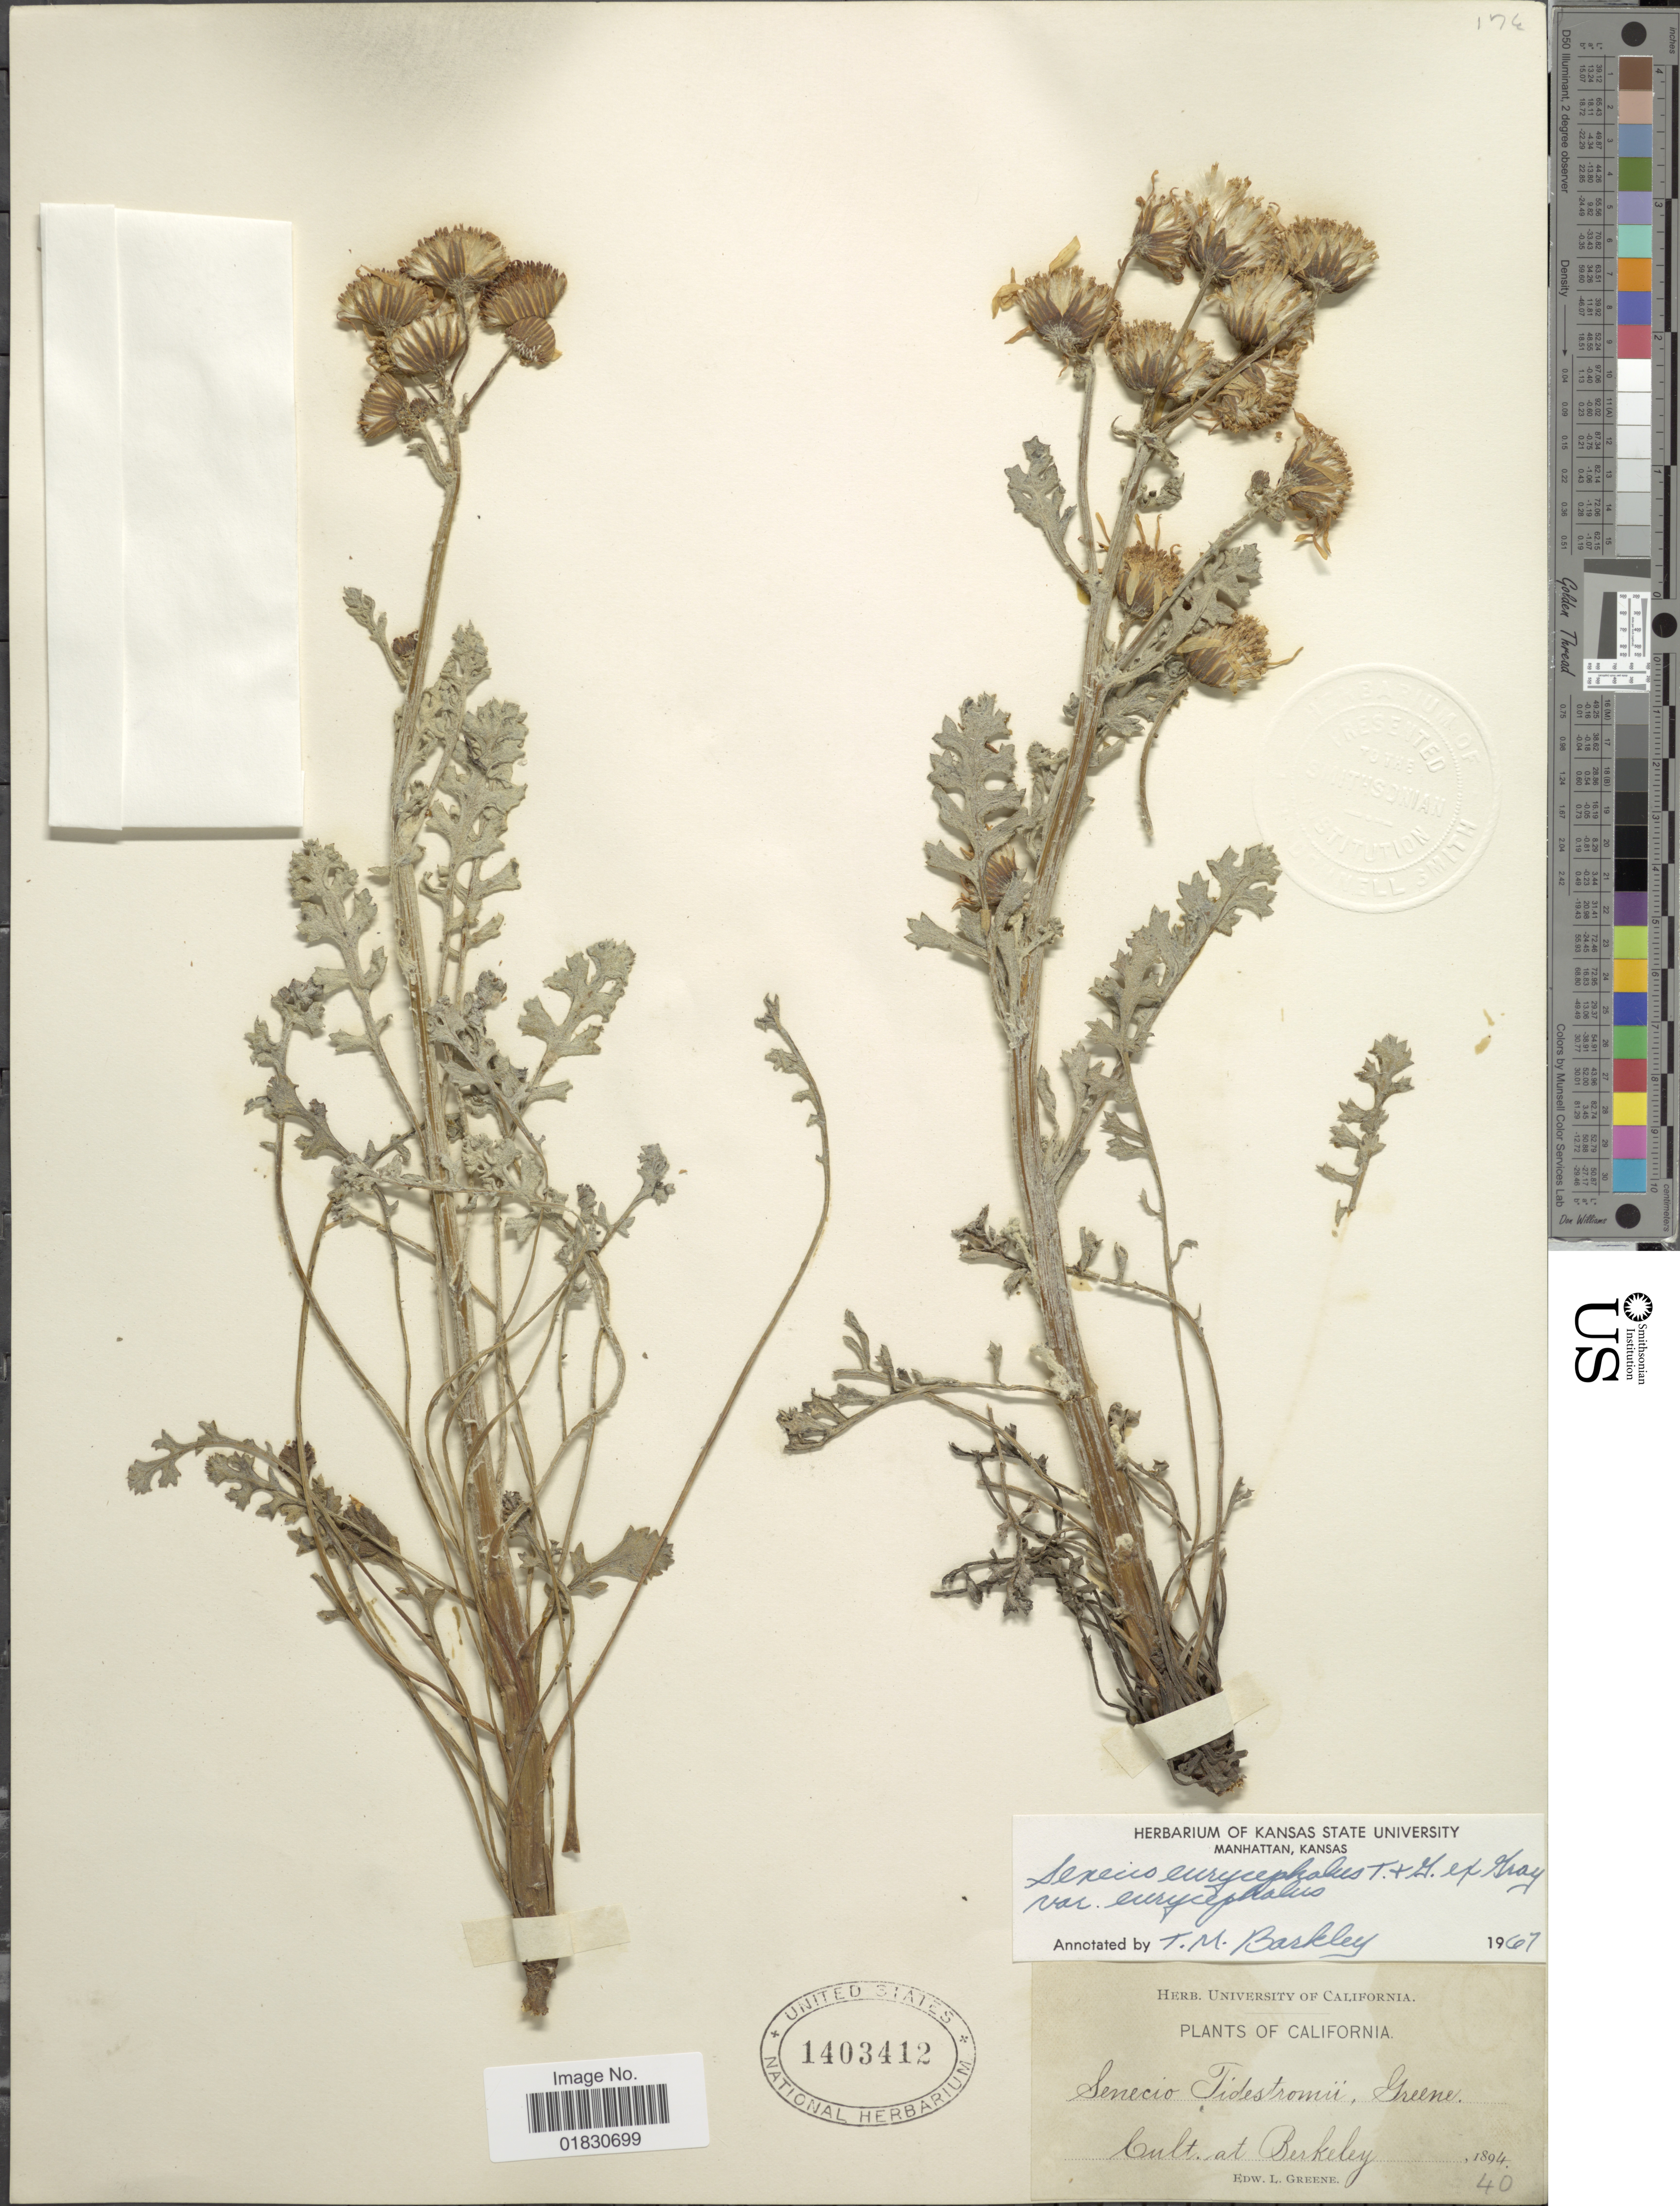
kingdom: Plantae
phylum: Tracheophyta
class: Magnoliopsida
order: Asterales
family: Asteraceae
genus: Packera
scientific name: Packera eurycephala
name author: (Torr. & A. Gray) W.A. Weber & Á. Löve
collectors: E. L. Greene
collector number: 40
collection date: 1894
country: United States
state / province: California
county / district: Alameda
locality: Cult. at Berkeley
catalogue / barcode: US 1403412